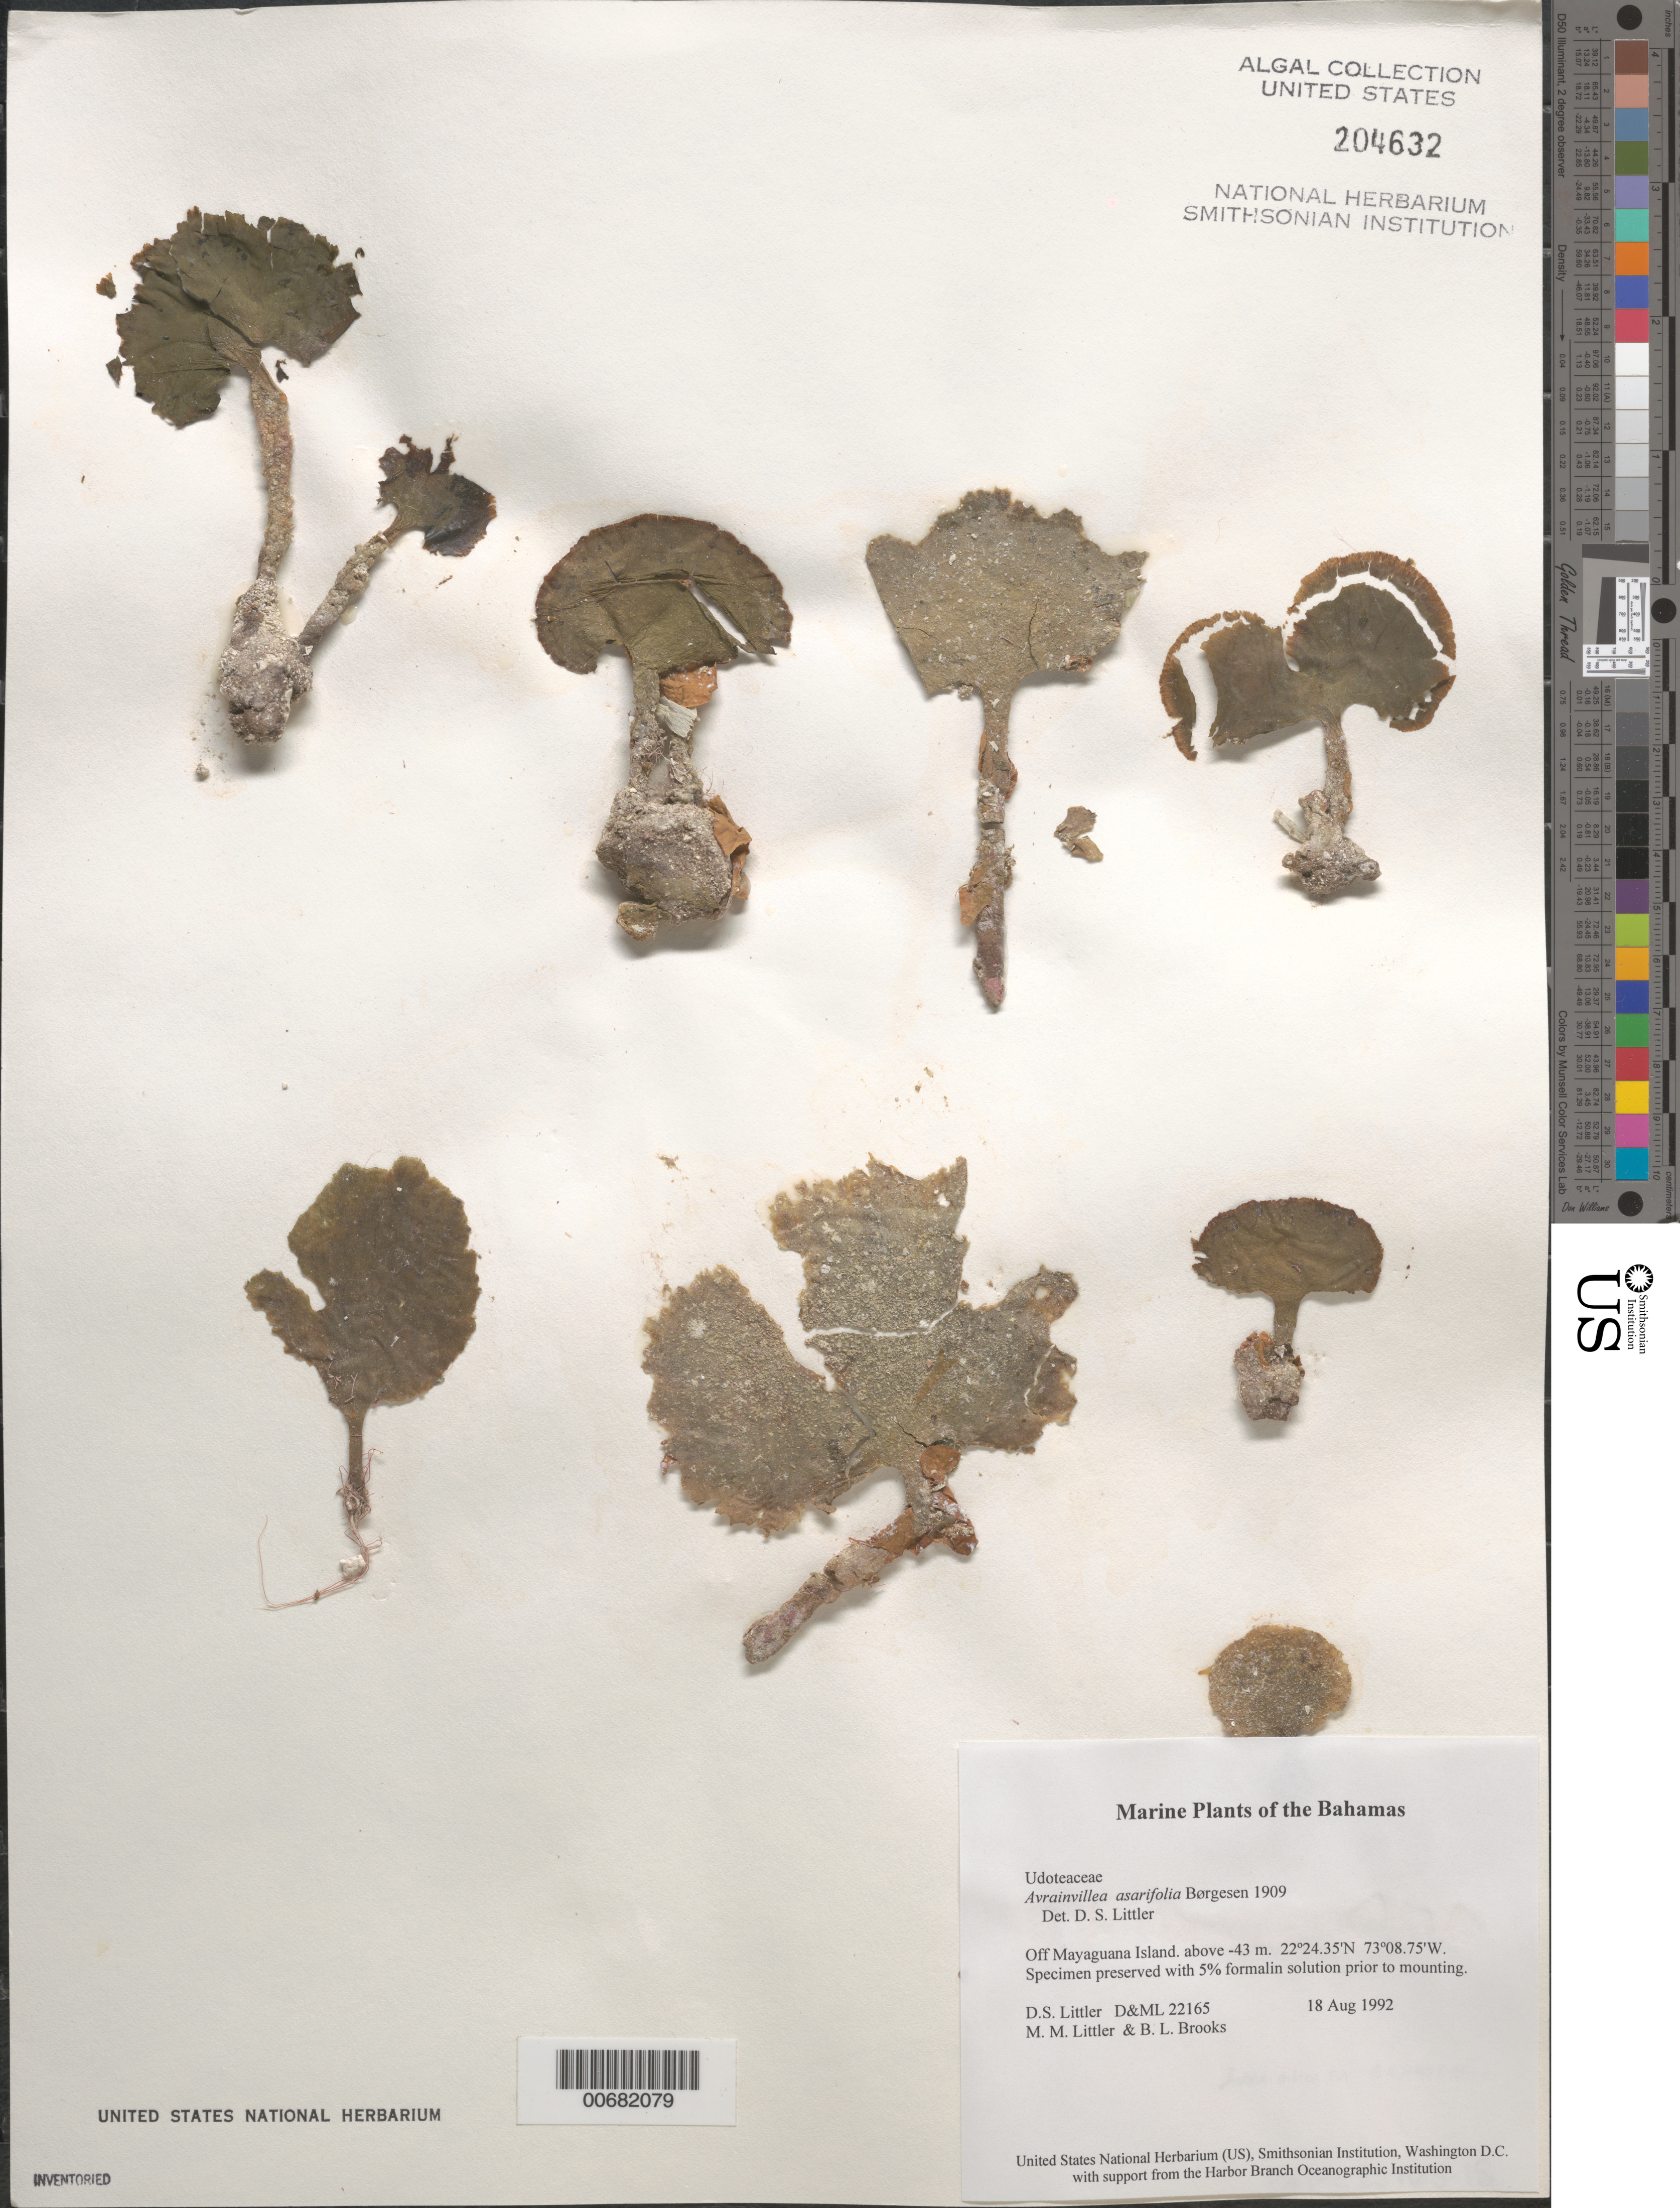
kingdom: Plantae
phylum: Chlorophyta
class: Ulvophyceae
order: Bryopsidales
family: Dichotomosiphonaceae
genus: Avrainvillea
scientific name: Avrainvillea asarifolia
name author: Børgesen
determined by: Littler, D. S.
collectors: D. S. Littler, M. M. Littler & B. Brooks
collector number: D&ML 22165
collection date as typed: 18 Aug 1992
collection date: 1992-08-18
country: Bahamas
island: Mayaguana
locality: Off Mayaguana [Island]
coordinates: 22 24.35' N, 73 08.75' W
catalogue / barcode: US 204632